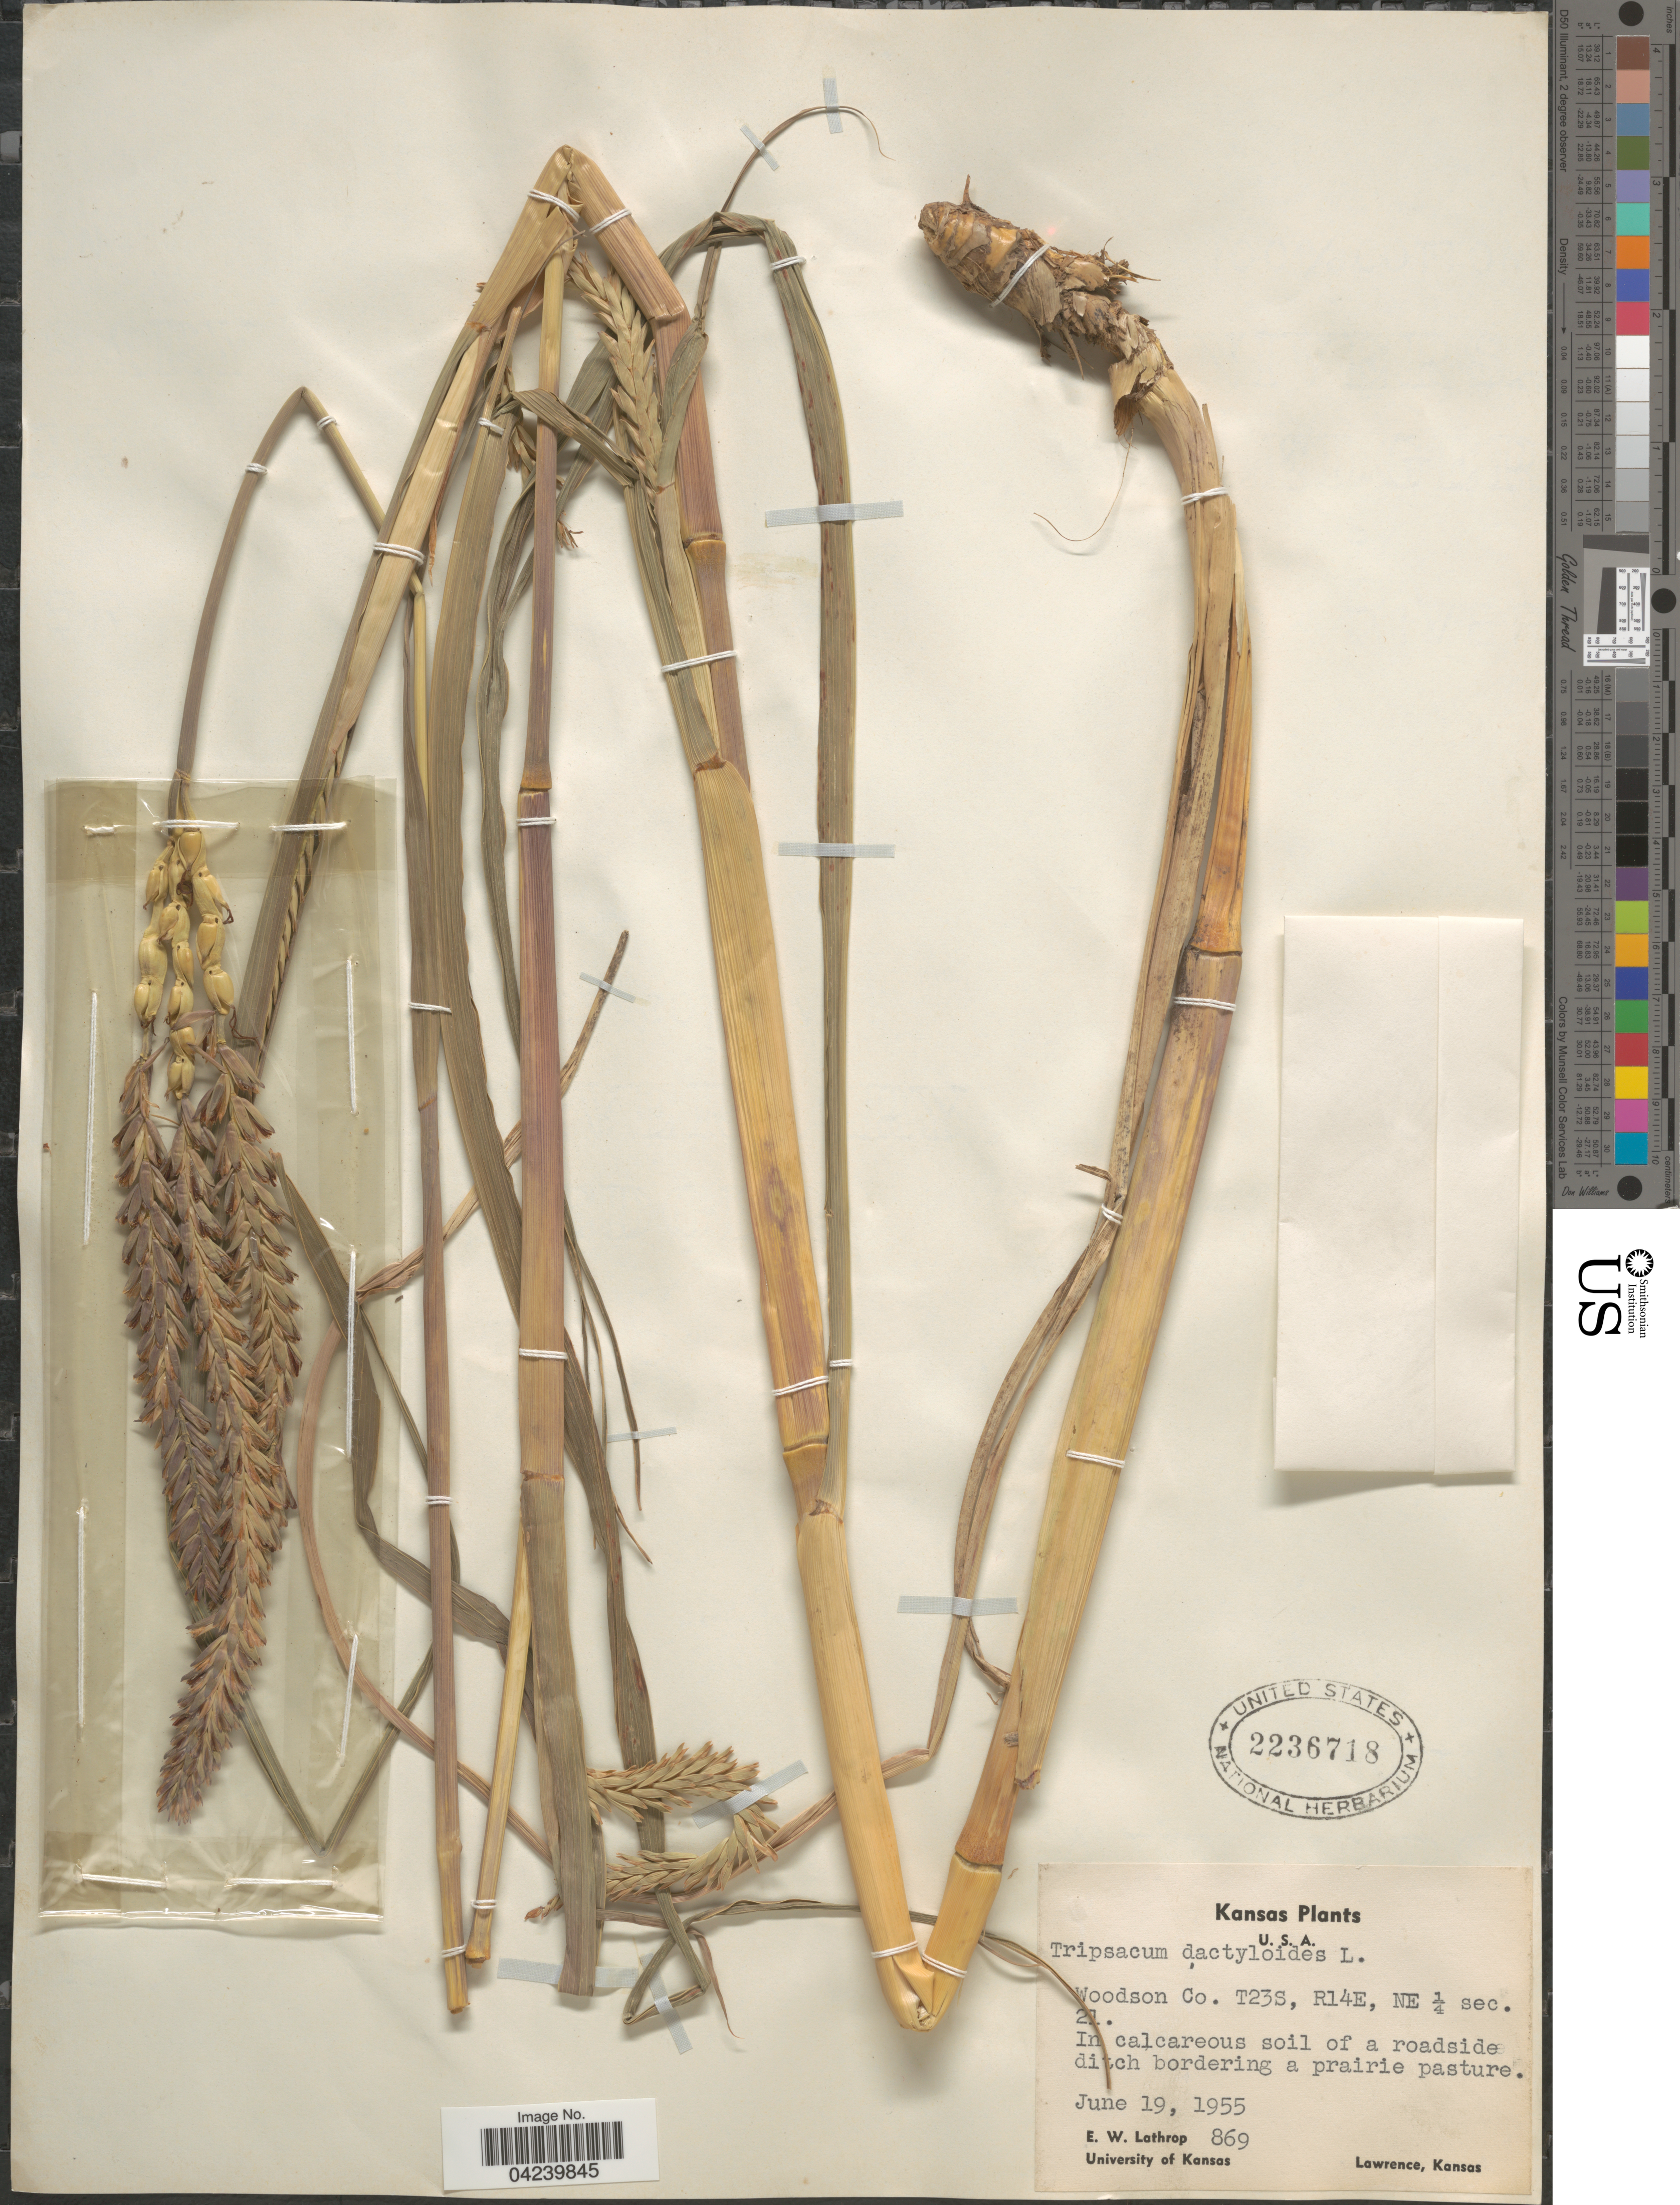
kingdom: Plantae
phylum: Tracheophyta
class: Liliopsida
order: Poales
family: Poaceae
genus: Tripsacum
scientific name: Tripsacum dactyloides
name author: (L.) L.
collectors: E. W. Lathrop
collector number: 869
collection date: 1955-06-19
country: United States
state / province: Kansas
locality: Woodson Co. T23S, R14E, NE ¼ sec. 21. In calcareous soil of a roadside ditch bordering a prairie pasture.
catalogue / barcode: US 2236718